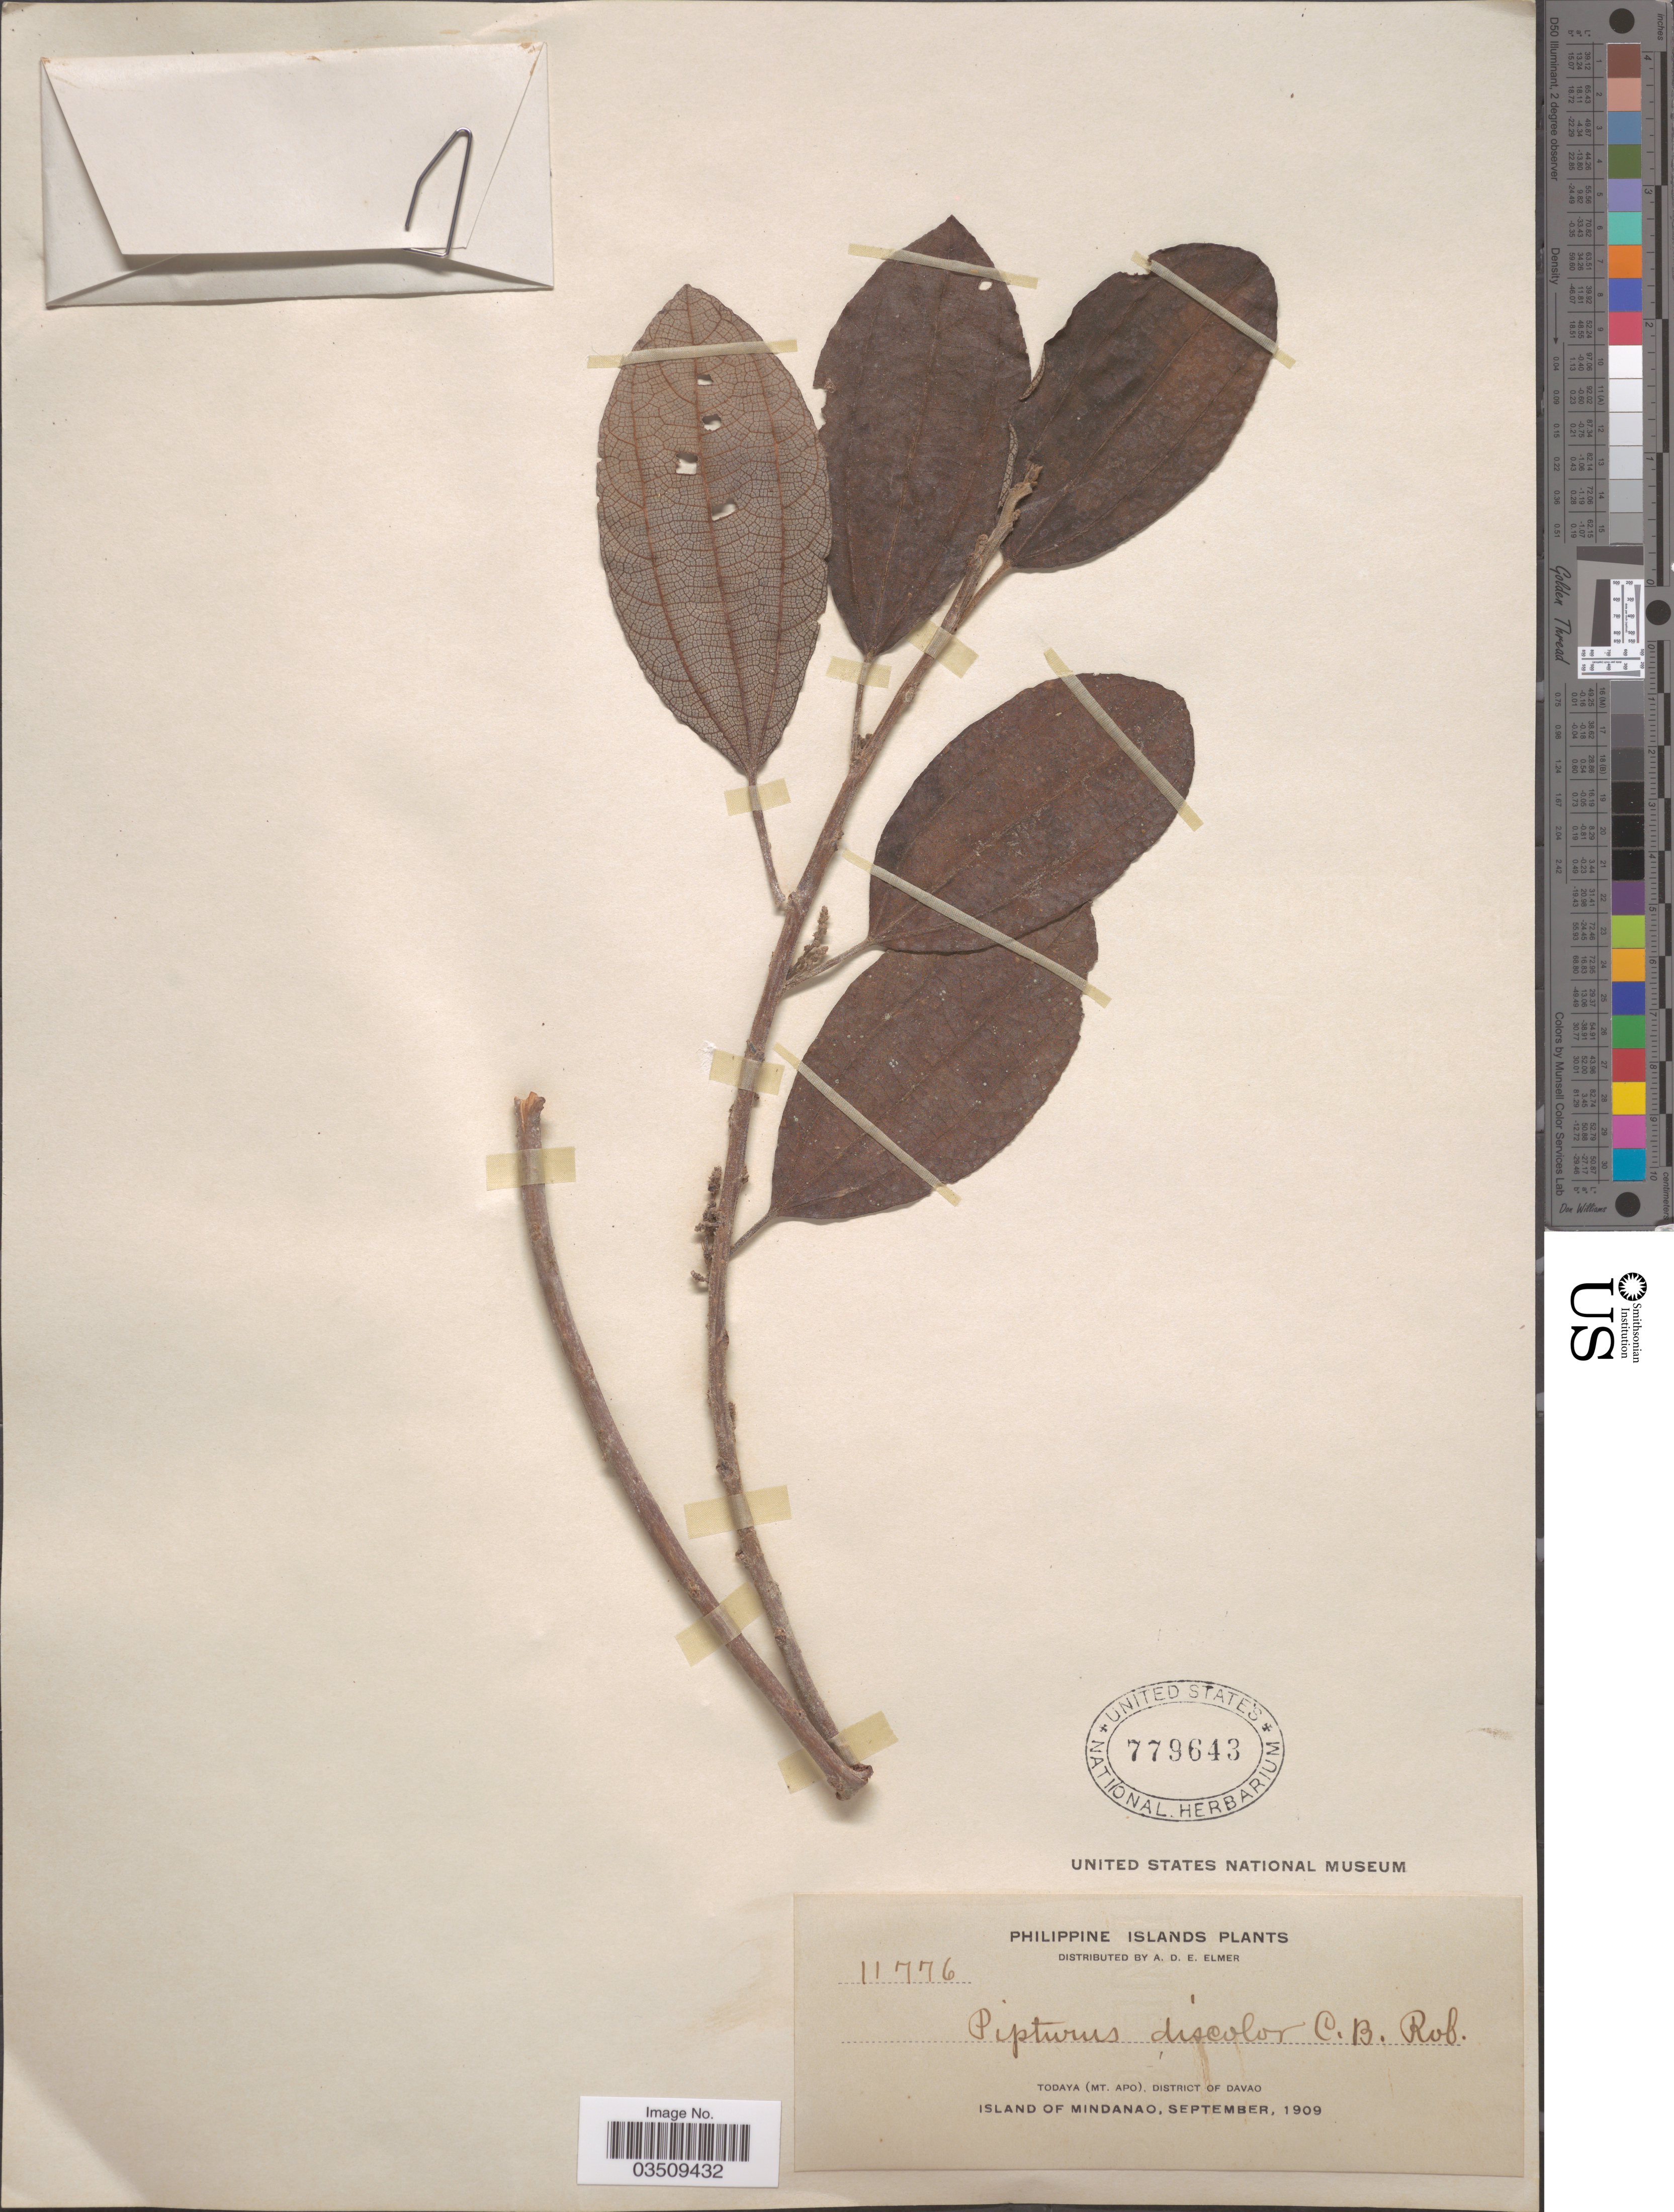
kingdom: Plantae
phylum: Tracheophyta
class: Magnoliopsida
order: Rosales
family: Urticaceae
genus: Nothocnide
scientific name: Nothocnide discolor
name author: (C.B. Rob.) Chew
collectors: A. D. E. Elmer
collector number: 11776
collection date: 1909-09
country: Philippines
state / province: Davao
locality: Todaya (Mt. Apo), District of Davao. Island of Mindanao.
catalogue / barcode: US 779643